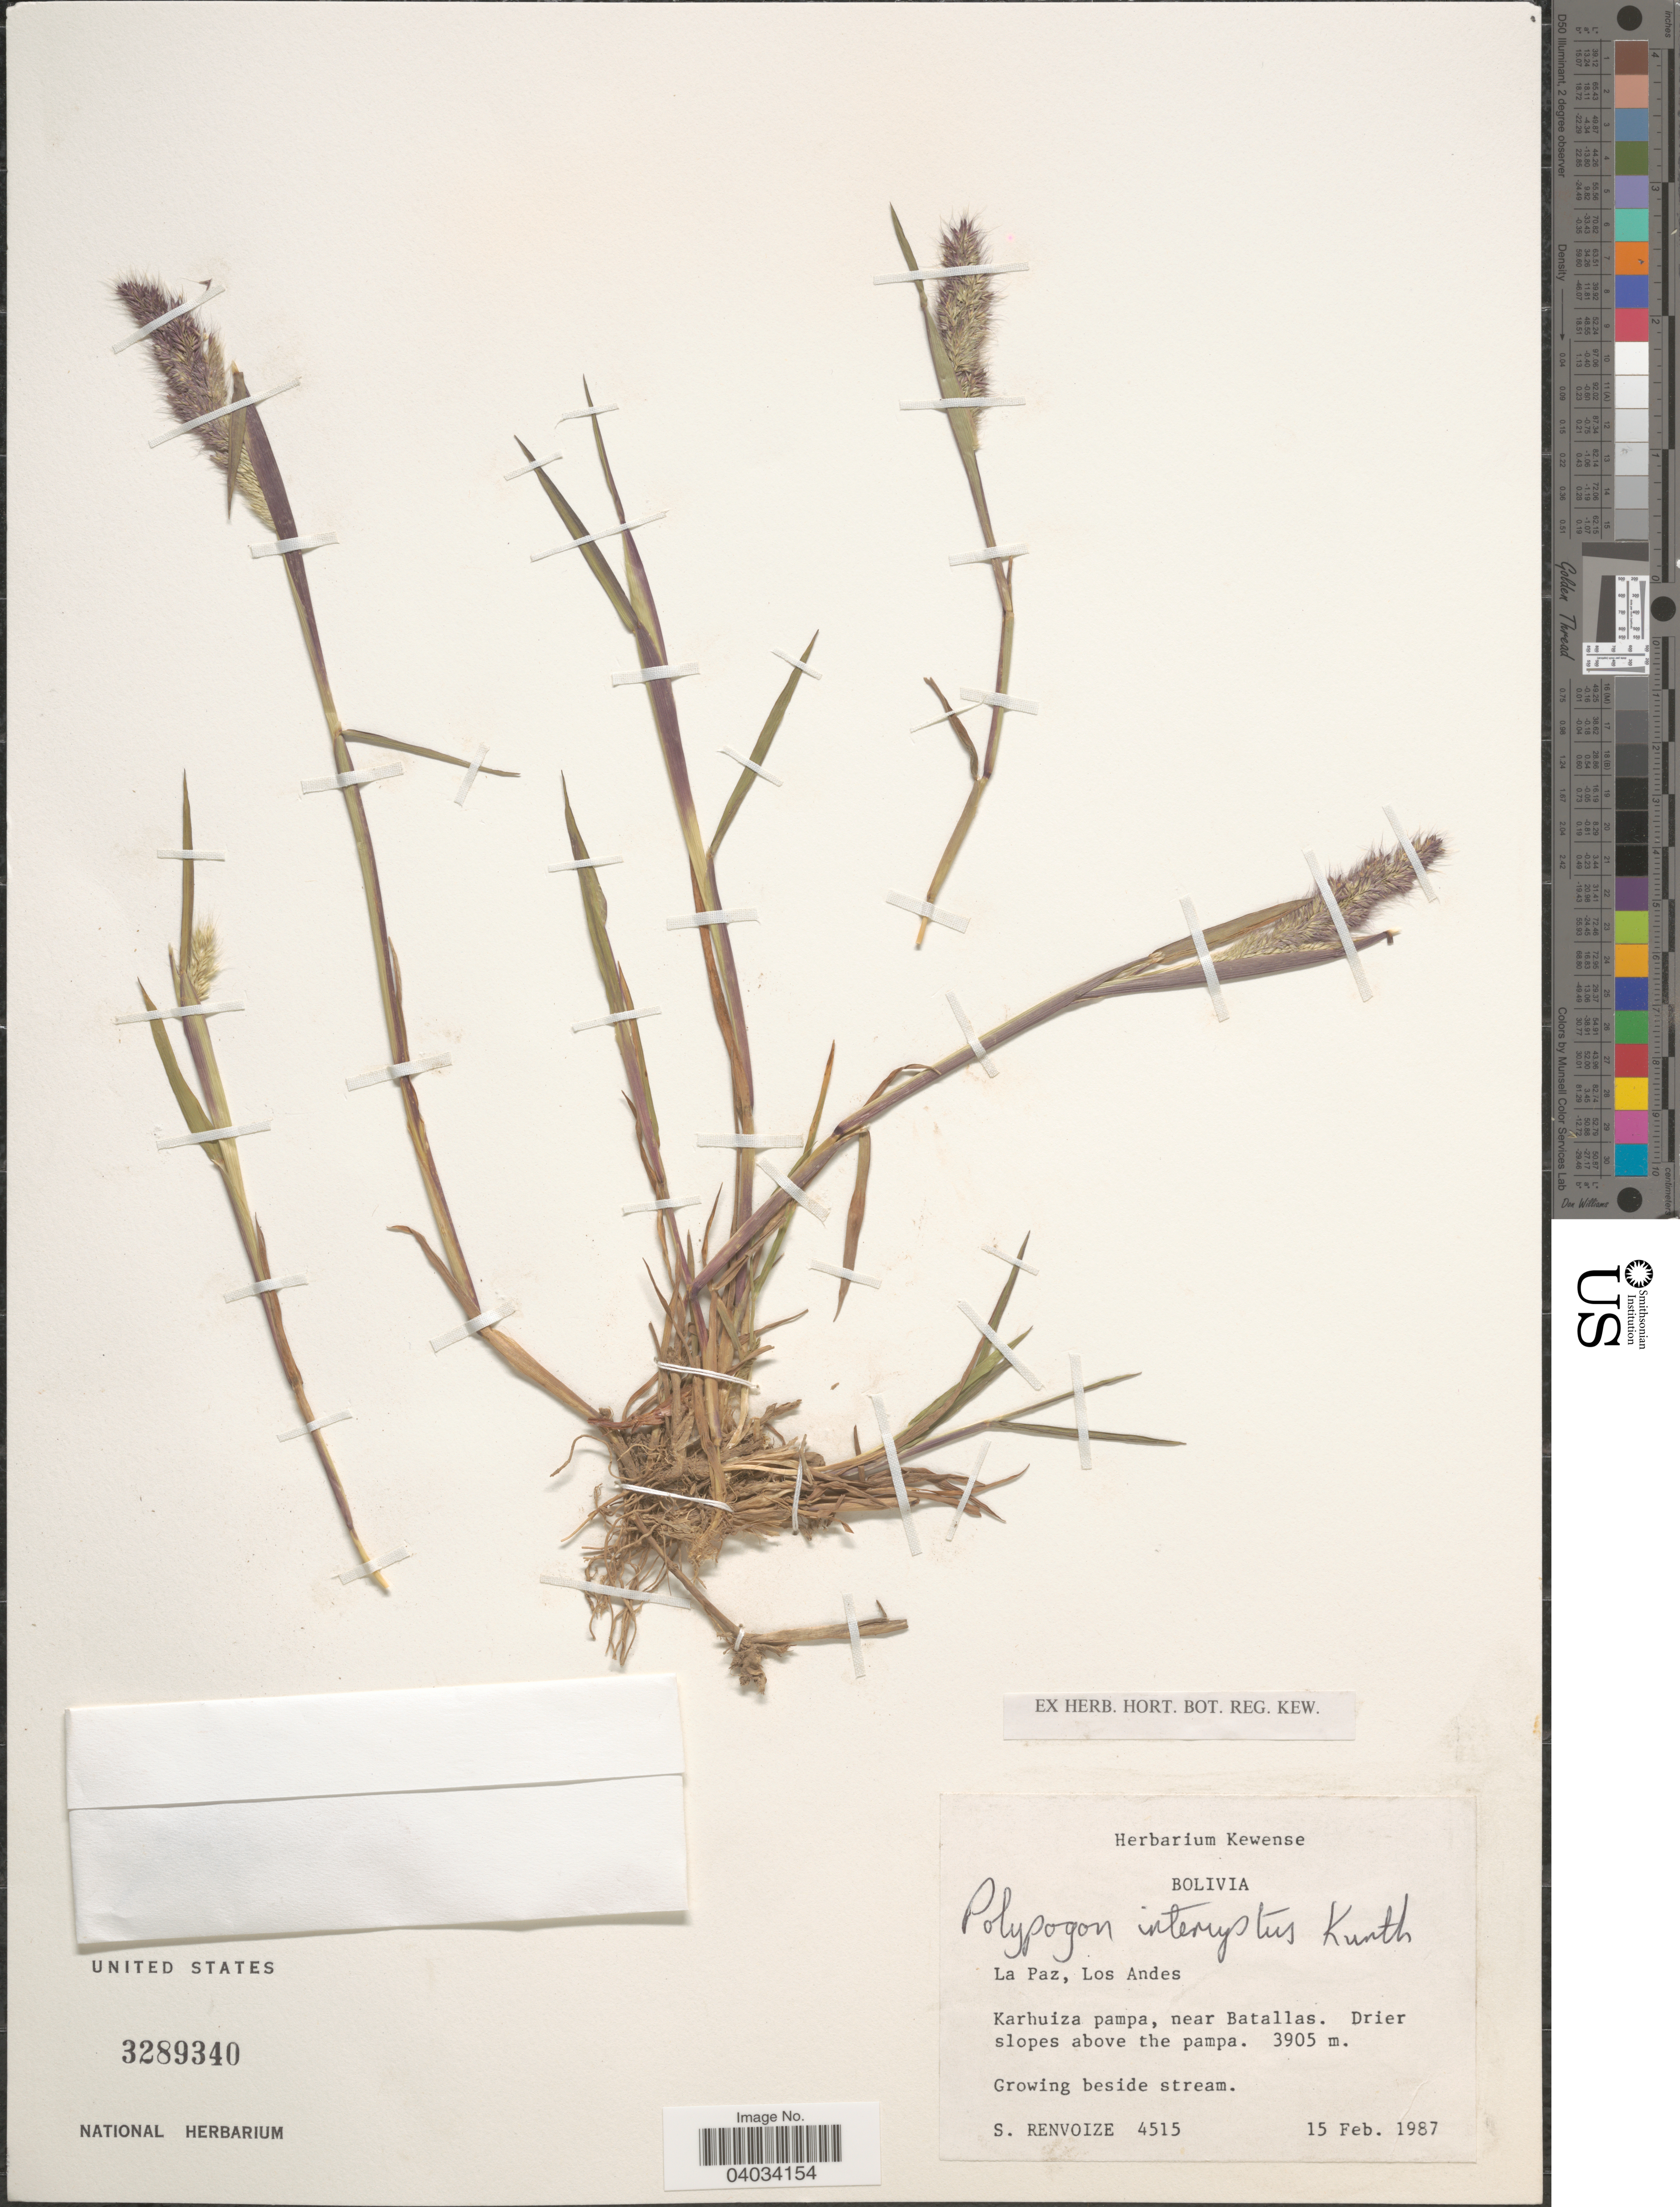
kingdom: Plantae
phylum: Tracheophyta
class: Liliopsida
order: Poales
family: Poaceae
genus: Polypogon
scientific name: Polypogon interruptus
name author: Kunth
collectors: S. A. Renvoize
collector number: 4515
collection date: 1987-02-15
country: Bolivia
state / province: La Paz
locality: Los Andes. Karhuiza pampa, near Batallas.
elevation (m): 3905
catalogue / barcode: US 3289340